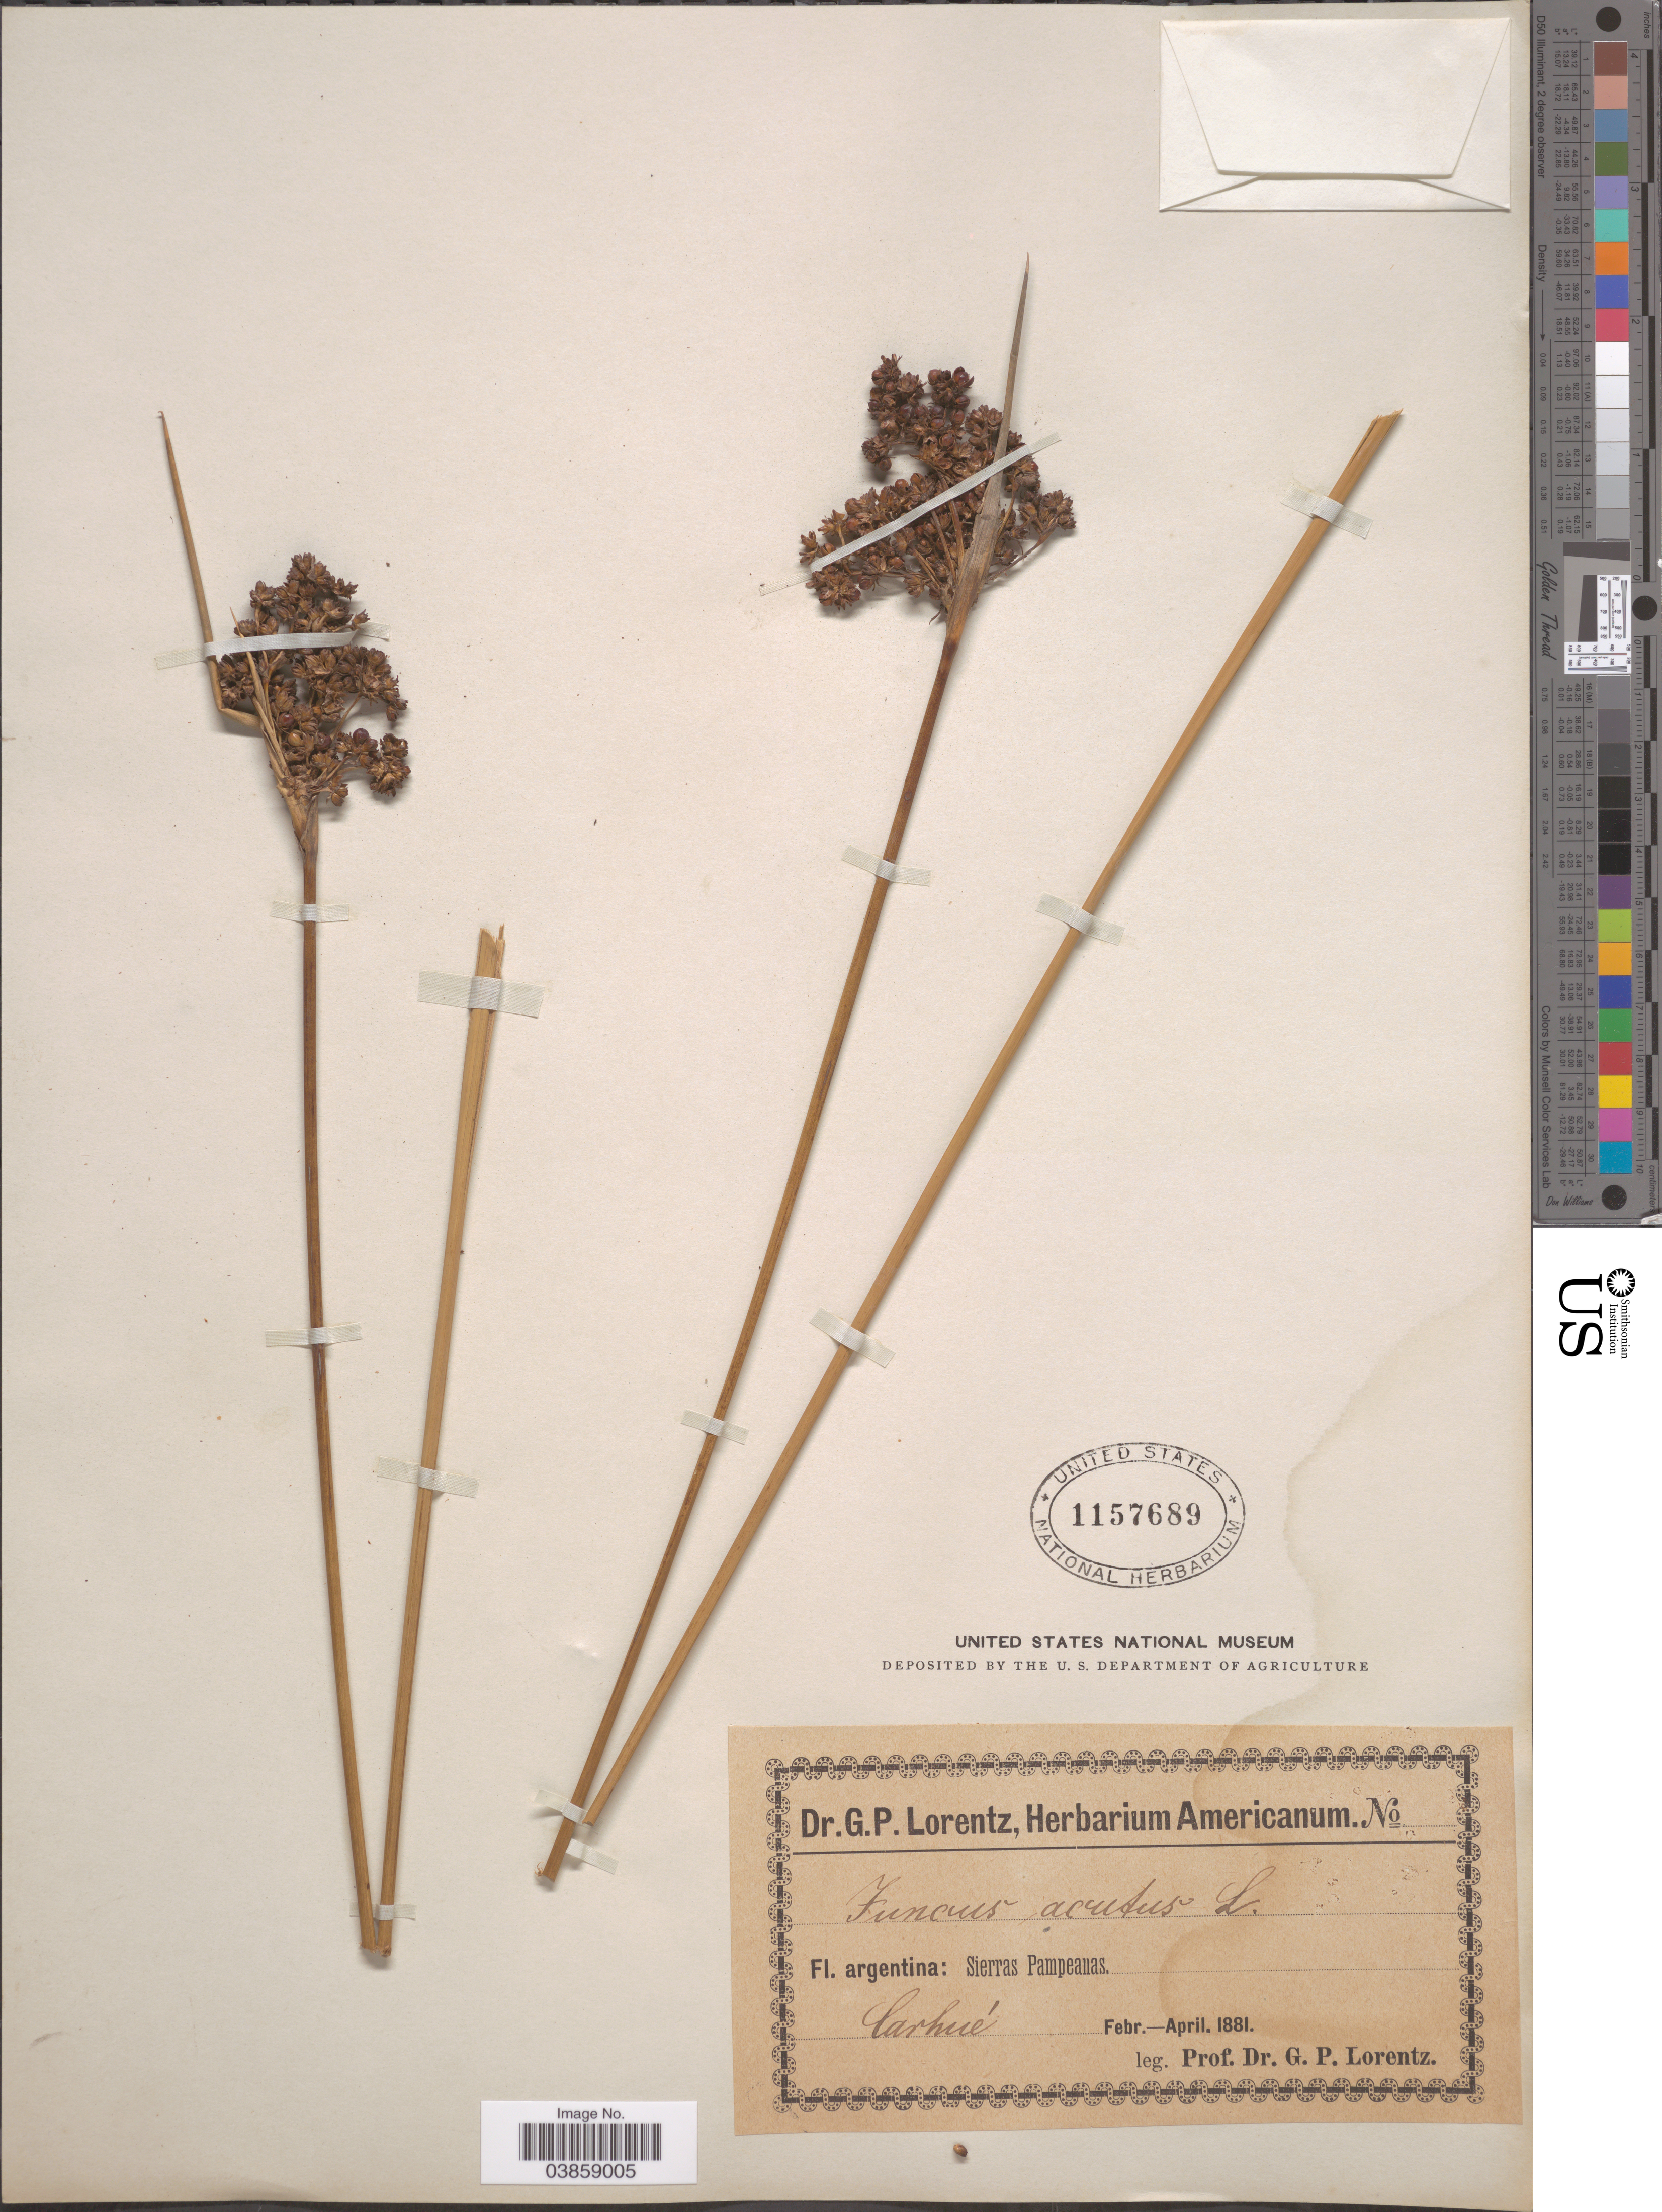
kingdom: Plantae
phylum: Tracheophyta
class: Liliopsida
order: Poales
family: Juncaceae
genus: Juncus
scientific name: Juncus acutus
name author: L.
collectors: G. Lorentz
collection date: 1881-02/1881-04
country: Argentina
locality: Sierras Pampeanas. Carhué.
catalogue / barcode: US 1157689